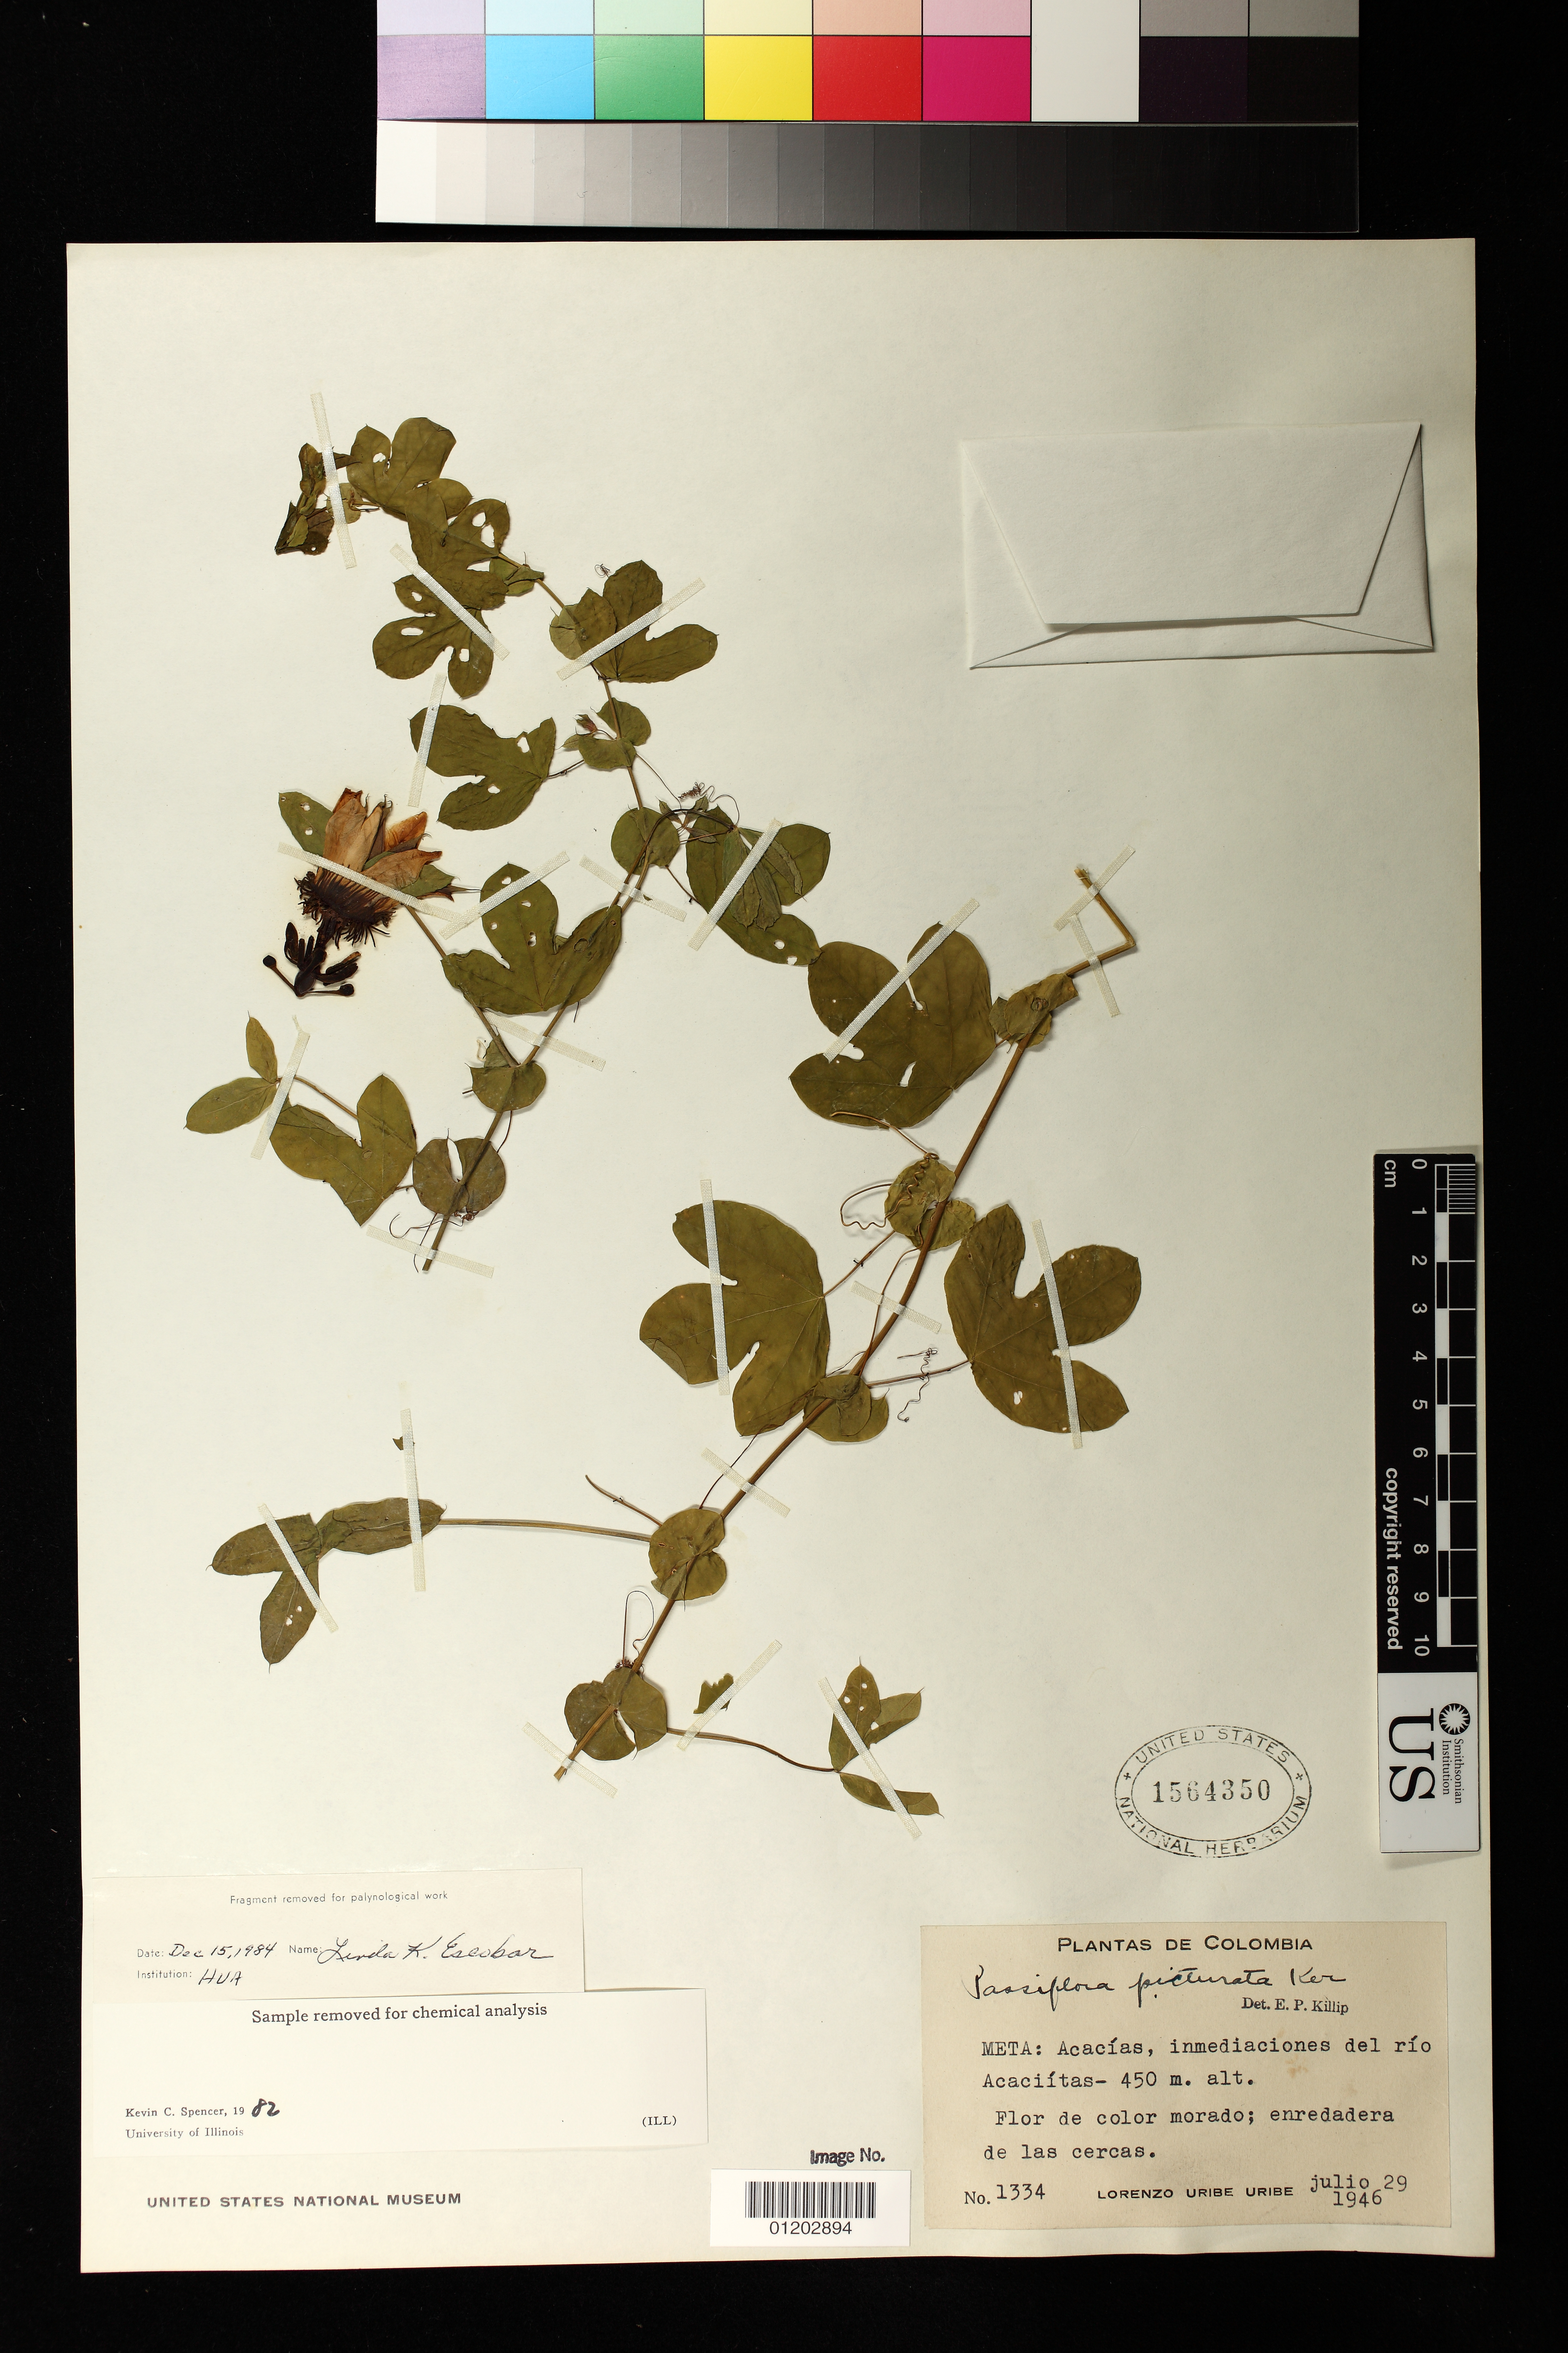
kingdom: Plantae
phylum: Tracheophyta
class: Magnoliopsida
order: Malpighiales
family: Passifloraceae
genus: Passiflora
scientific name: Passiflora picturata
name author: Ker Gawl.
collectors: L. Uribe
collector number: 1334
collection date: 1946-07-29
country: Colombia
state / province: Meta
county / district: Acacias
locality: Acacias, inmediaciones del rio Acacias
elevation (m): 450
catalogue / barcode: US 1564350